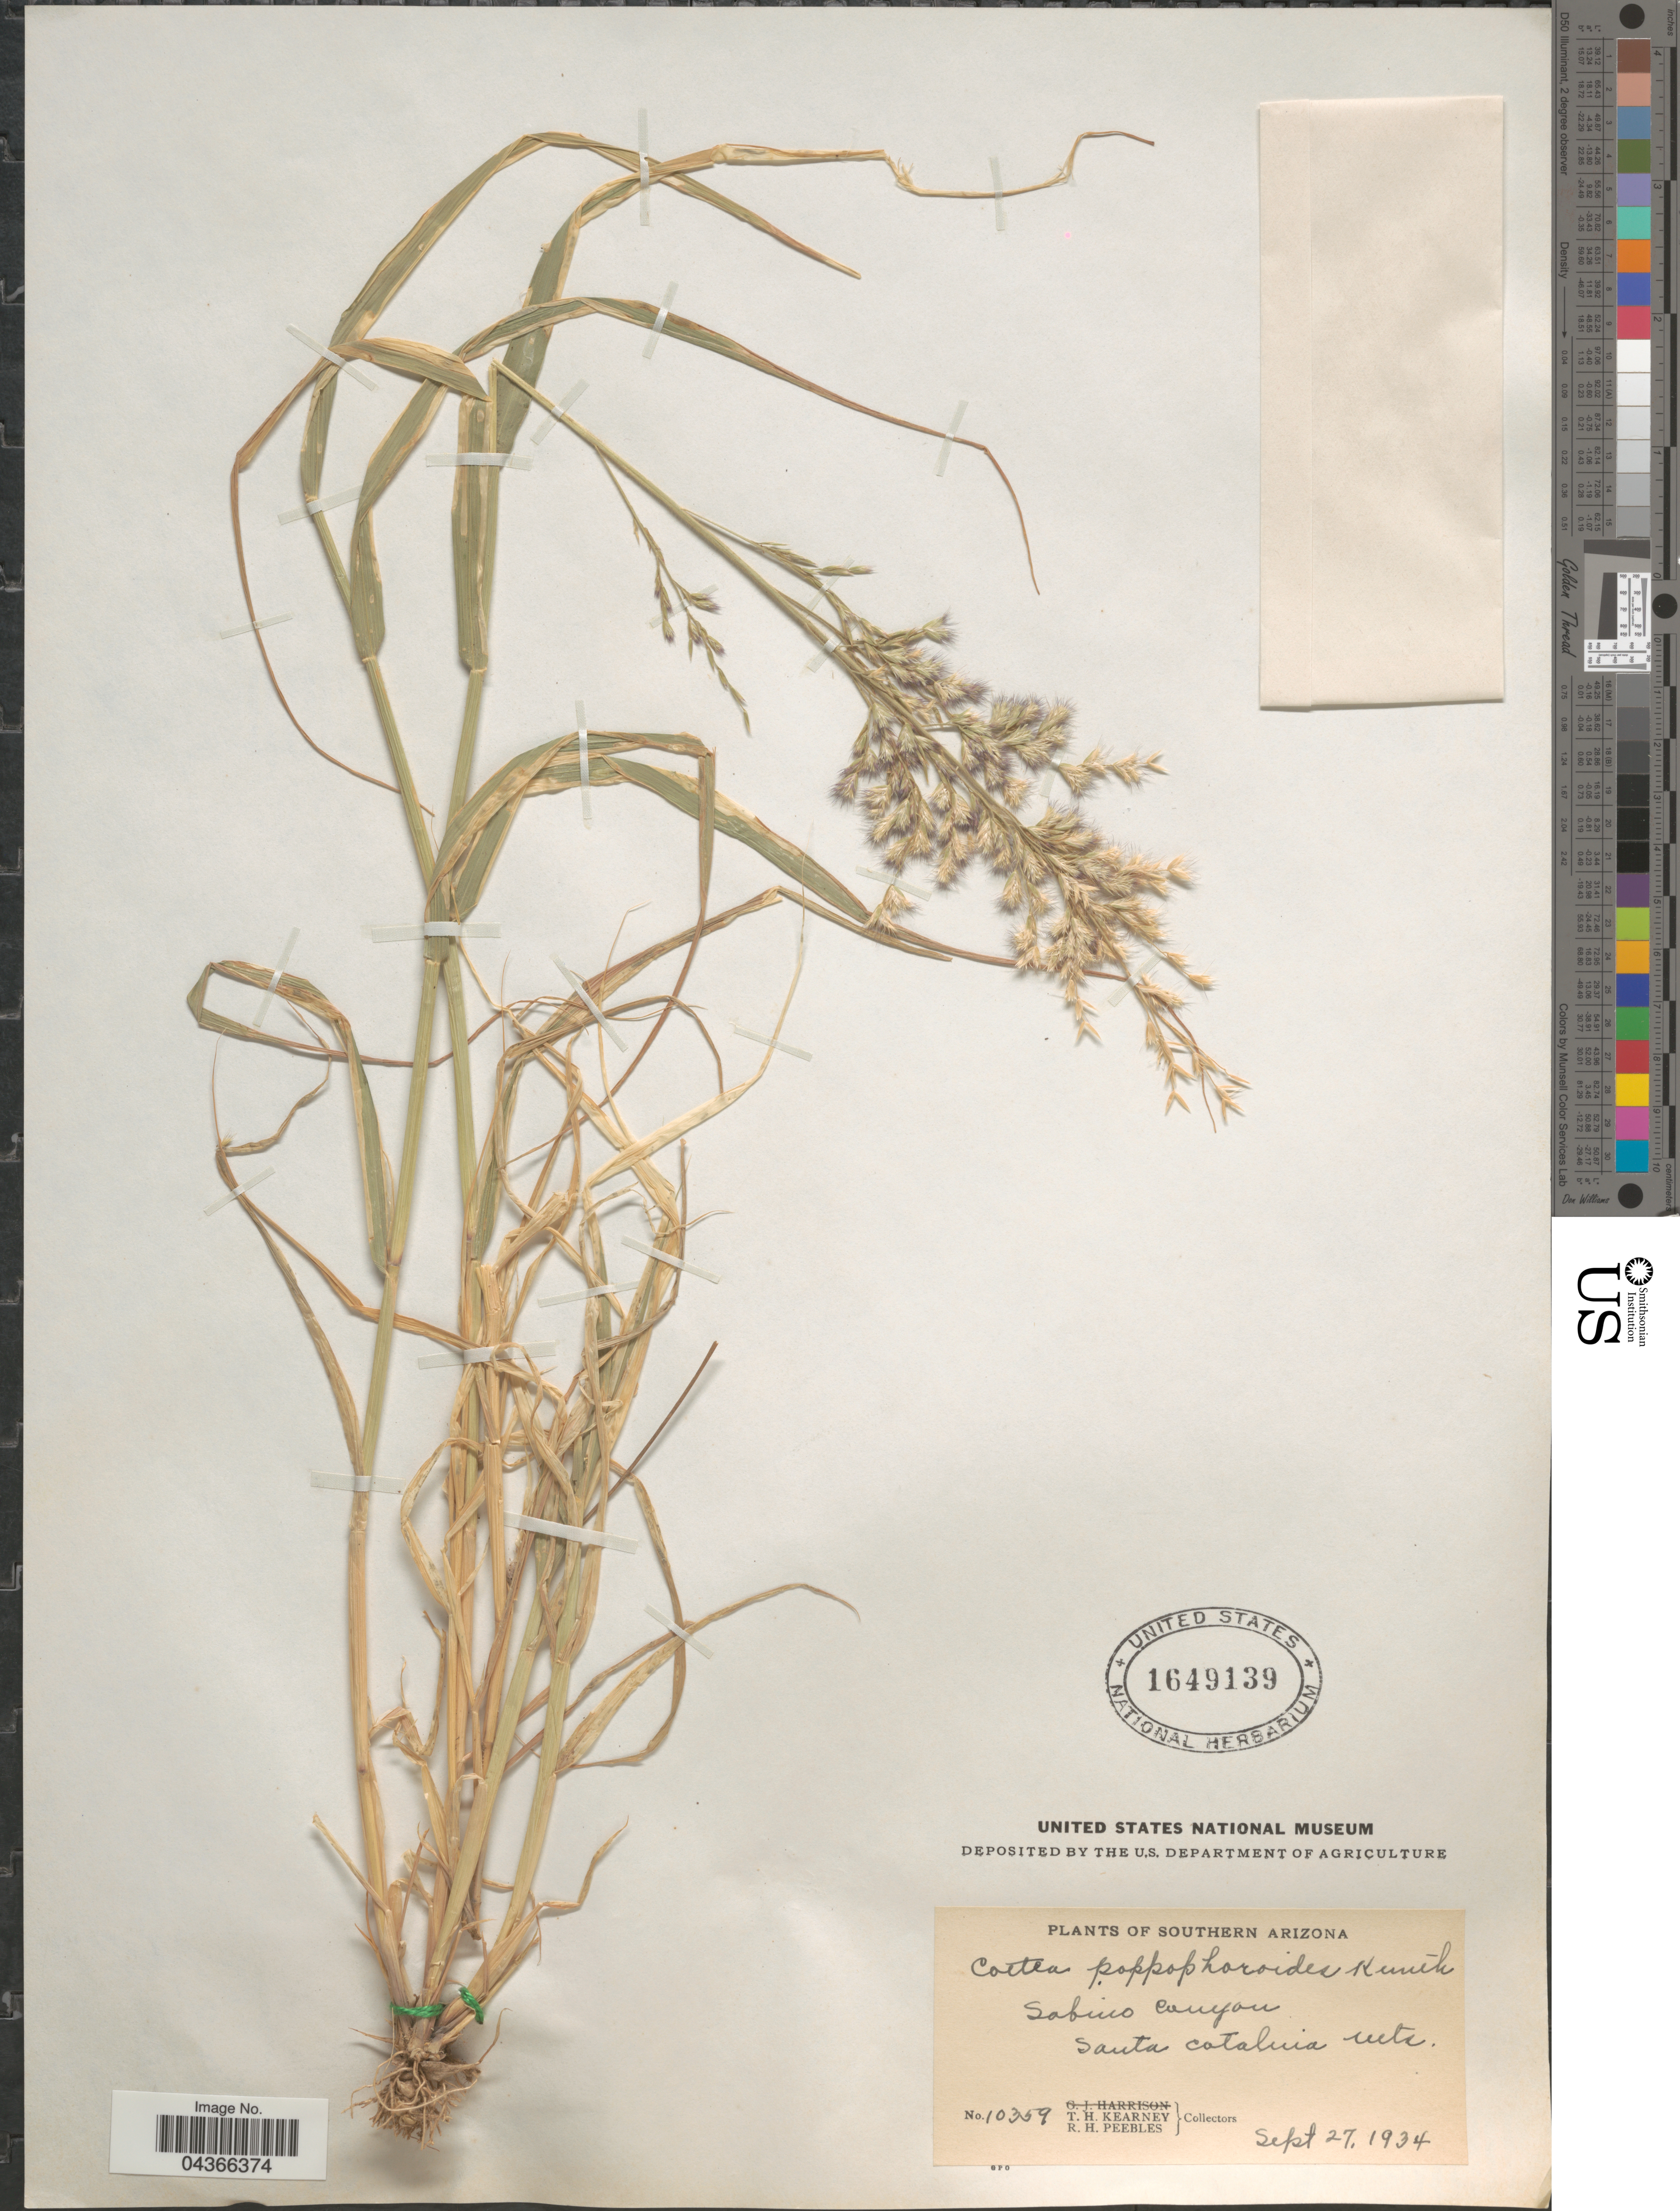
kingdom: Plantae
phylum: Tracheophyta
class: Liliopsida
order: Poales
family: Poaceae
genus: Cottea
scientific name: Cottea pappophoroides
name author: Kunth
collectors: T. H. Kearney & R. H. Peebles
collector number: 10359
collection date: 1934-09-27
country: United States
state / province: Arizona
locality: Southern Arizona. Sabino Canyon. Santa Catalina Mts.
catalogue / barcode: US 1649139